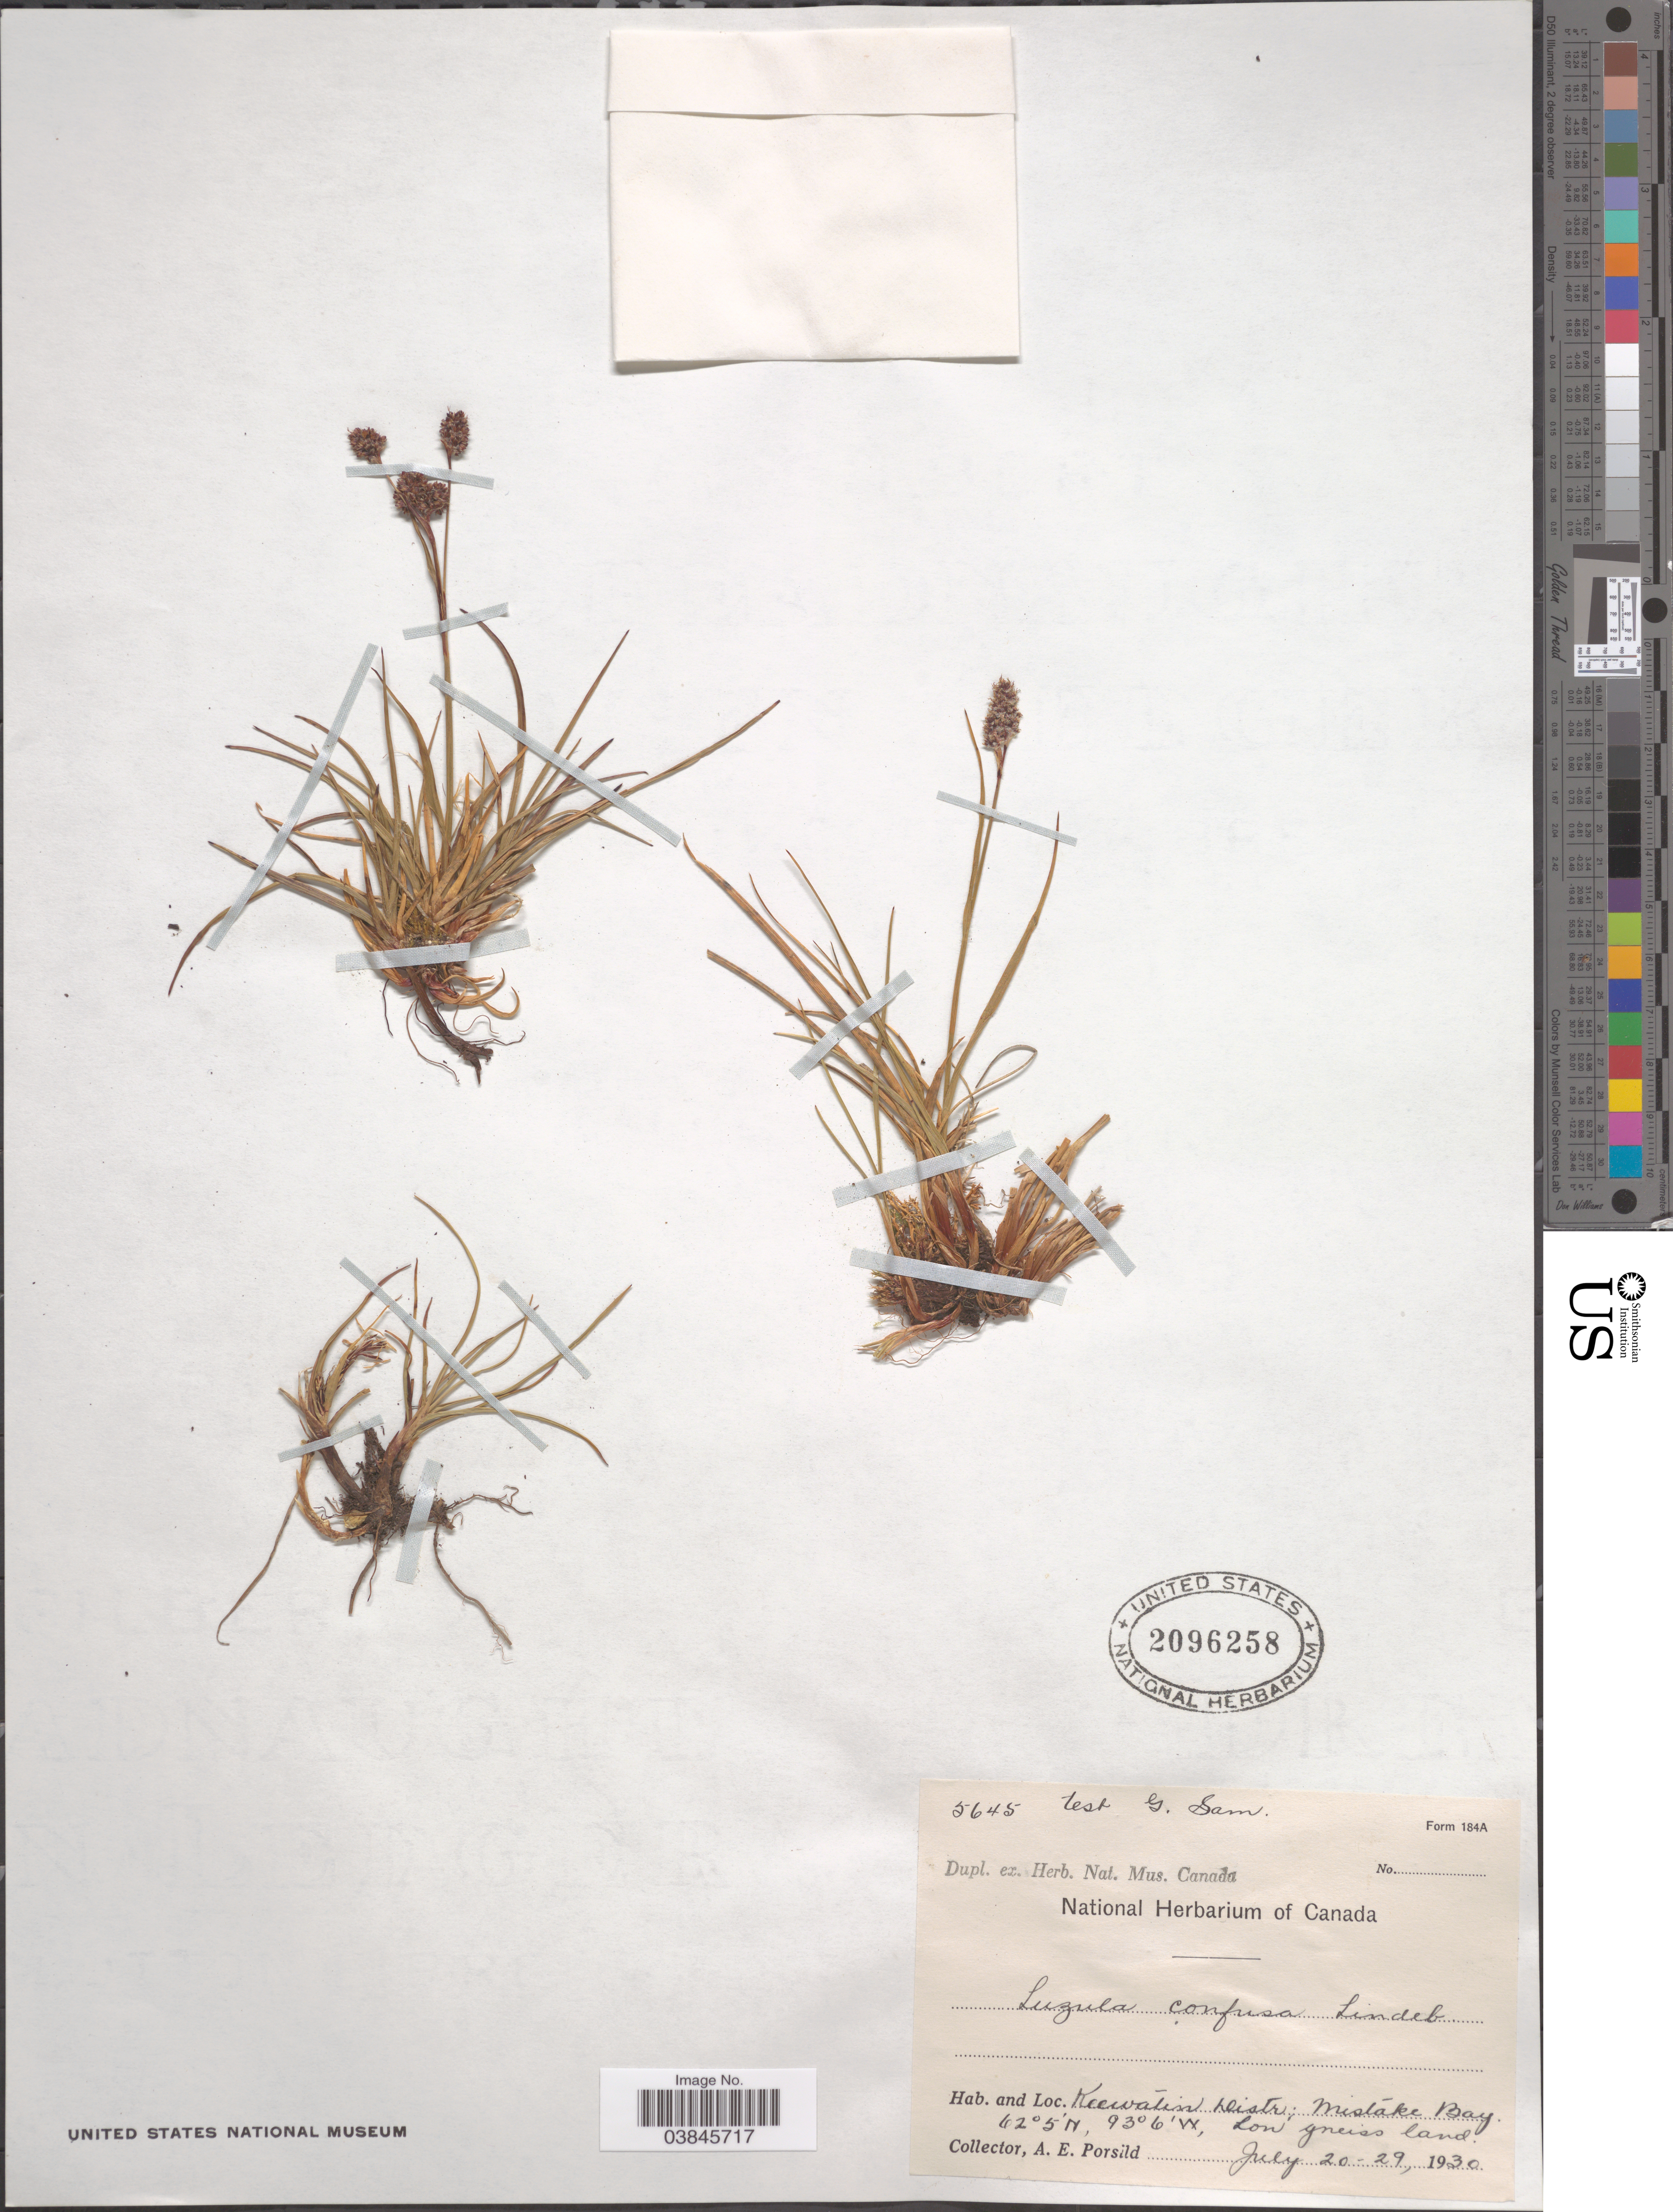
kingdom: Plantae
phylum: Tracheophyta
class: Liliopsida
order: Poales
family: Juncaceae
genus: Luzula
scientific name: Luzula confusa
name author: Lindeb.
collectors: A. E. Porsild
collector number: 5645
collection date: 1930-07-20/1930-07-29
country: Canada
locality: Keewatin Distr.; Mistake Bay. Lon gneiss land.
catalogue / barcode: US 2096258